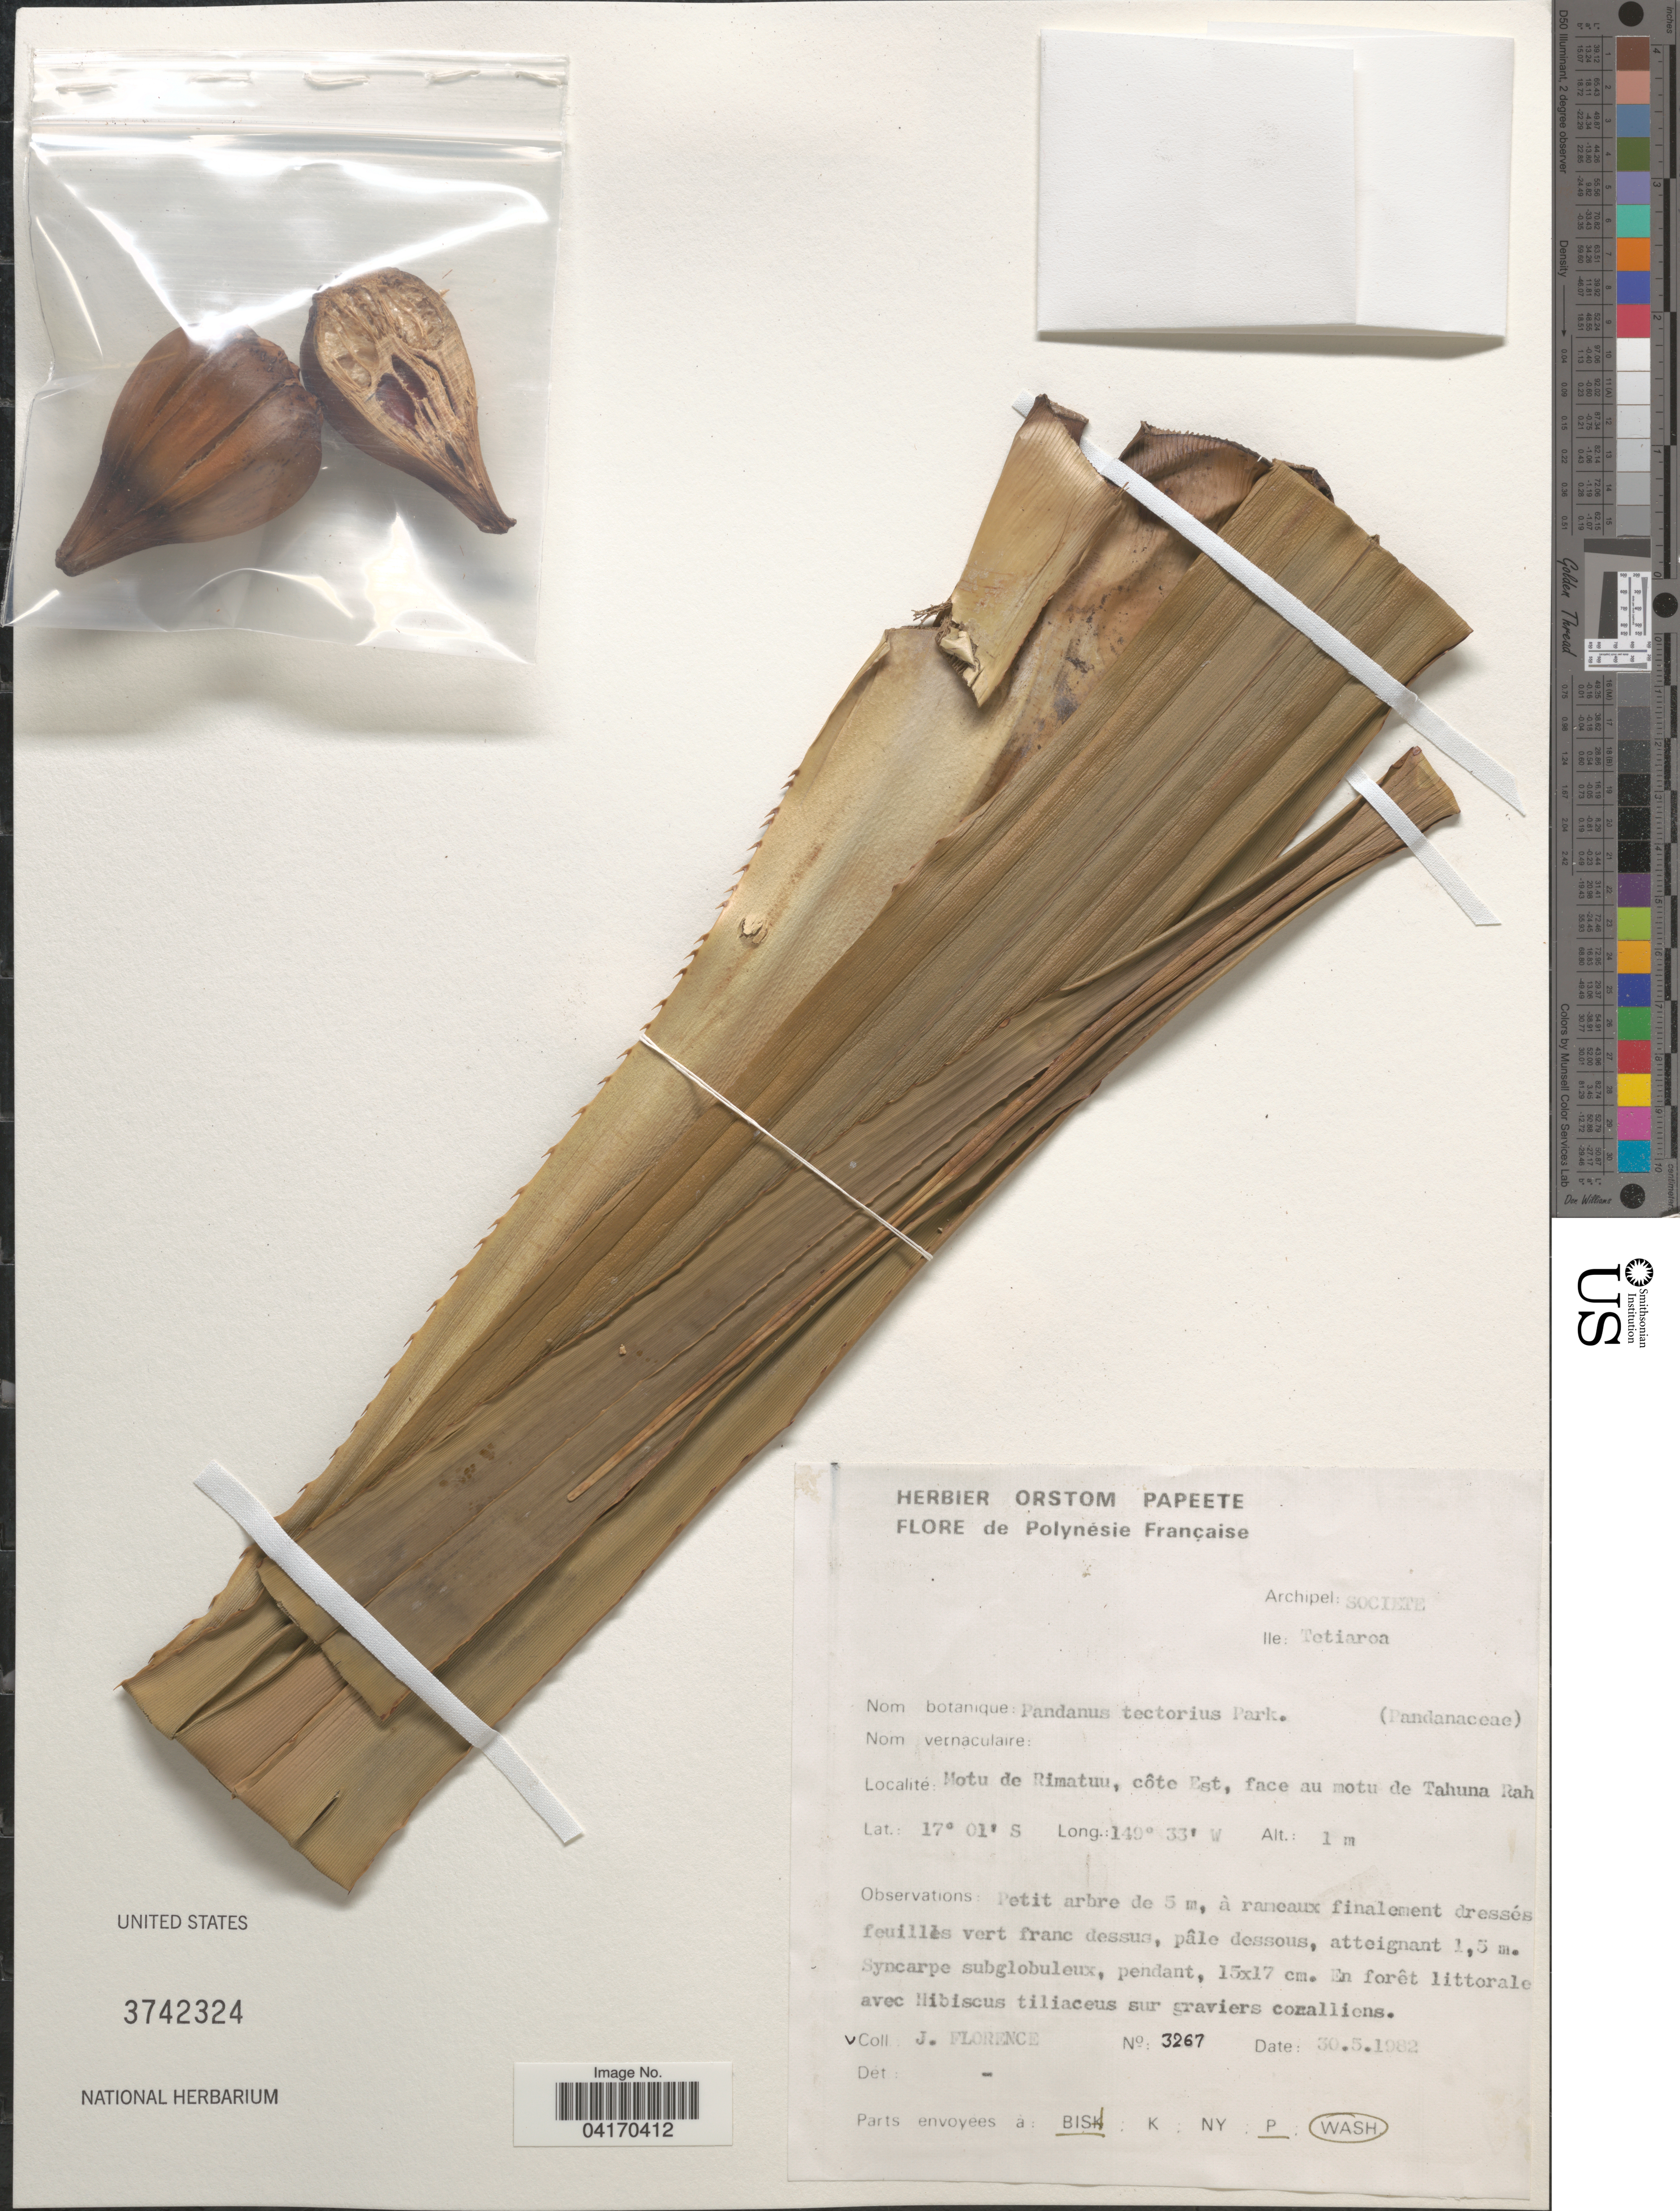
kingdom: Plantae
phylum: Tracheophyta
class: Liliopsida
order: Pandanales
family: Pandanaceae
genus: Pandanus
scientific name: Pandanus tectorius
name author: Parkinson ex DuRoi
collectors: J. Florence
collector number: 3267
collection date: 1982-05-30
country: French Polynesia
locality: Polynesie Française. Motu de Rimatuu, côte Est, face au motu de Tahuna Rah.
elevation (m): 1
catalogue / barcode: US 3742324